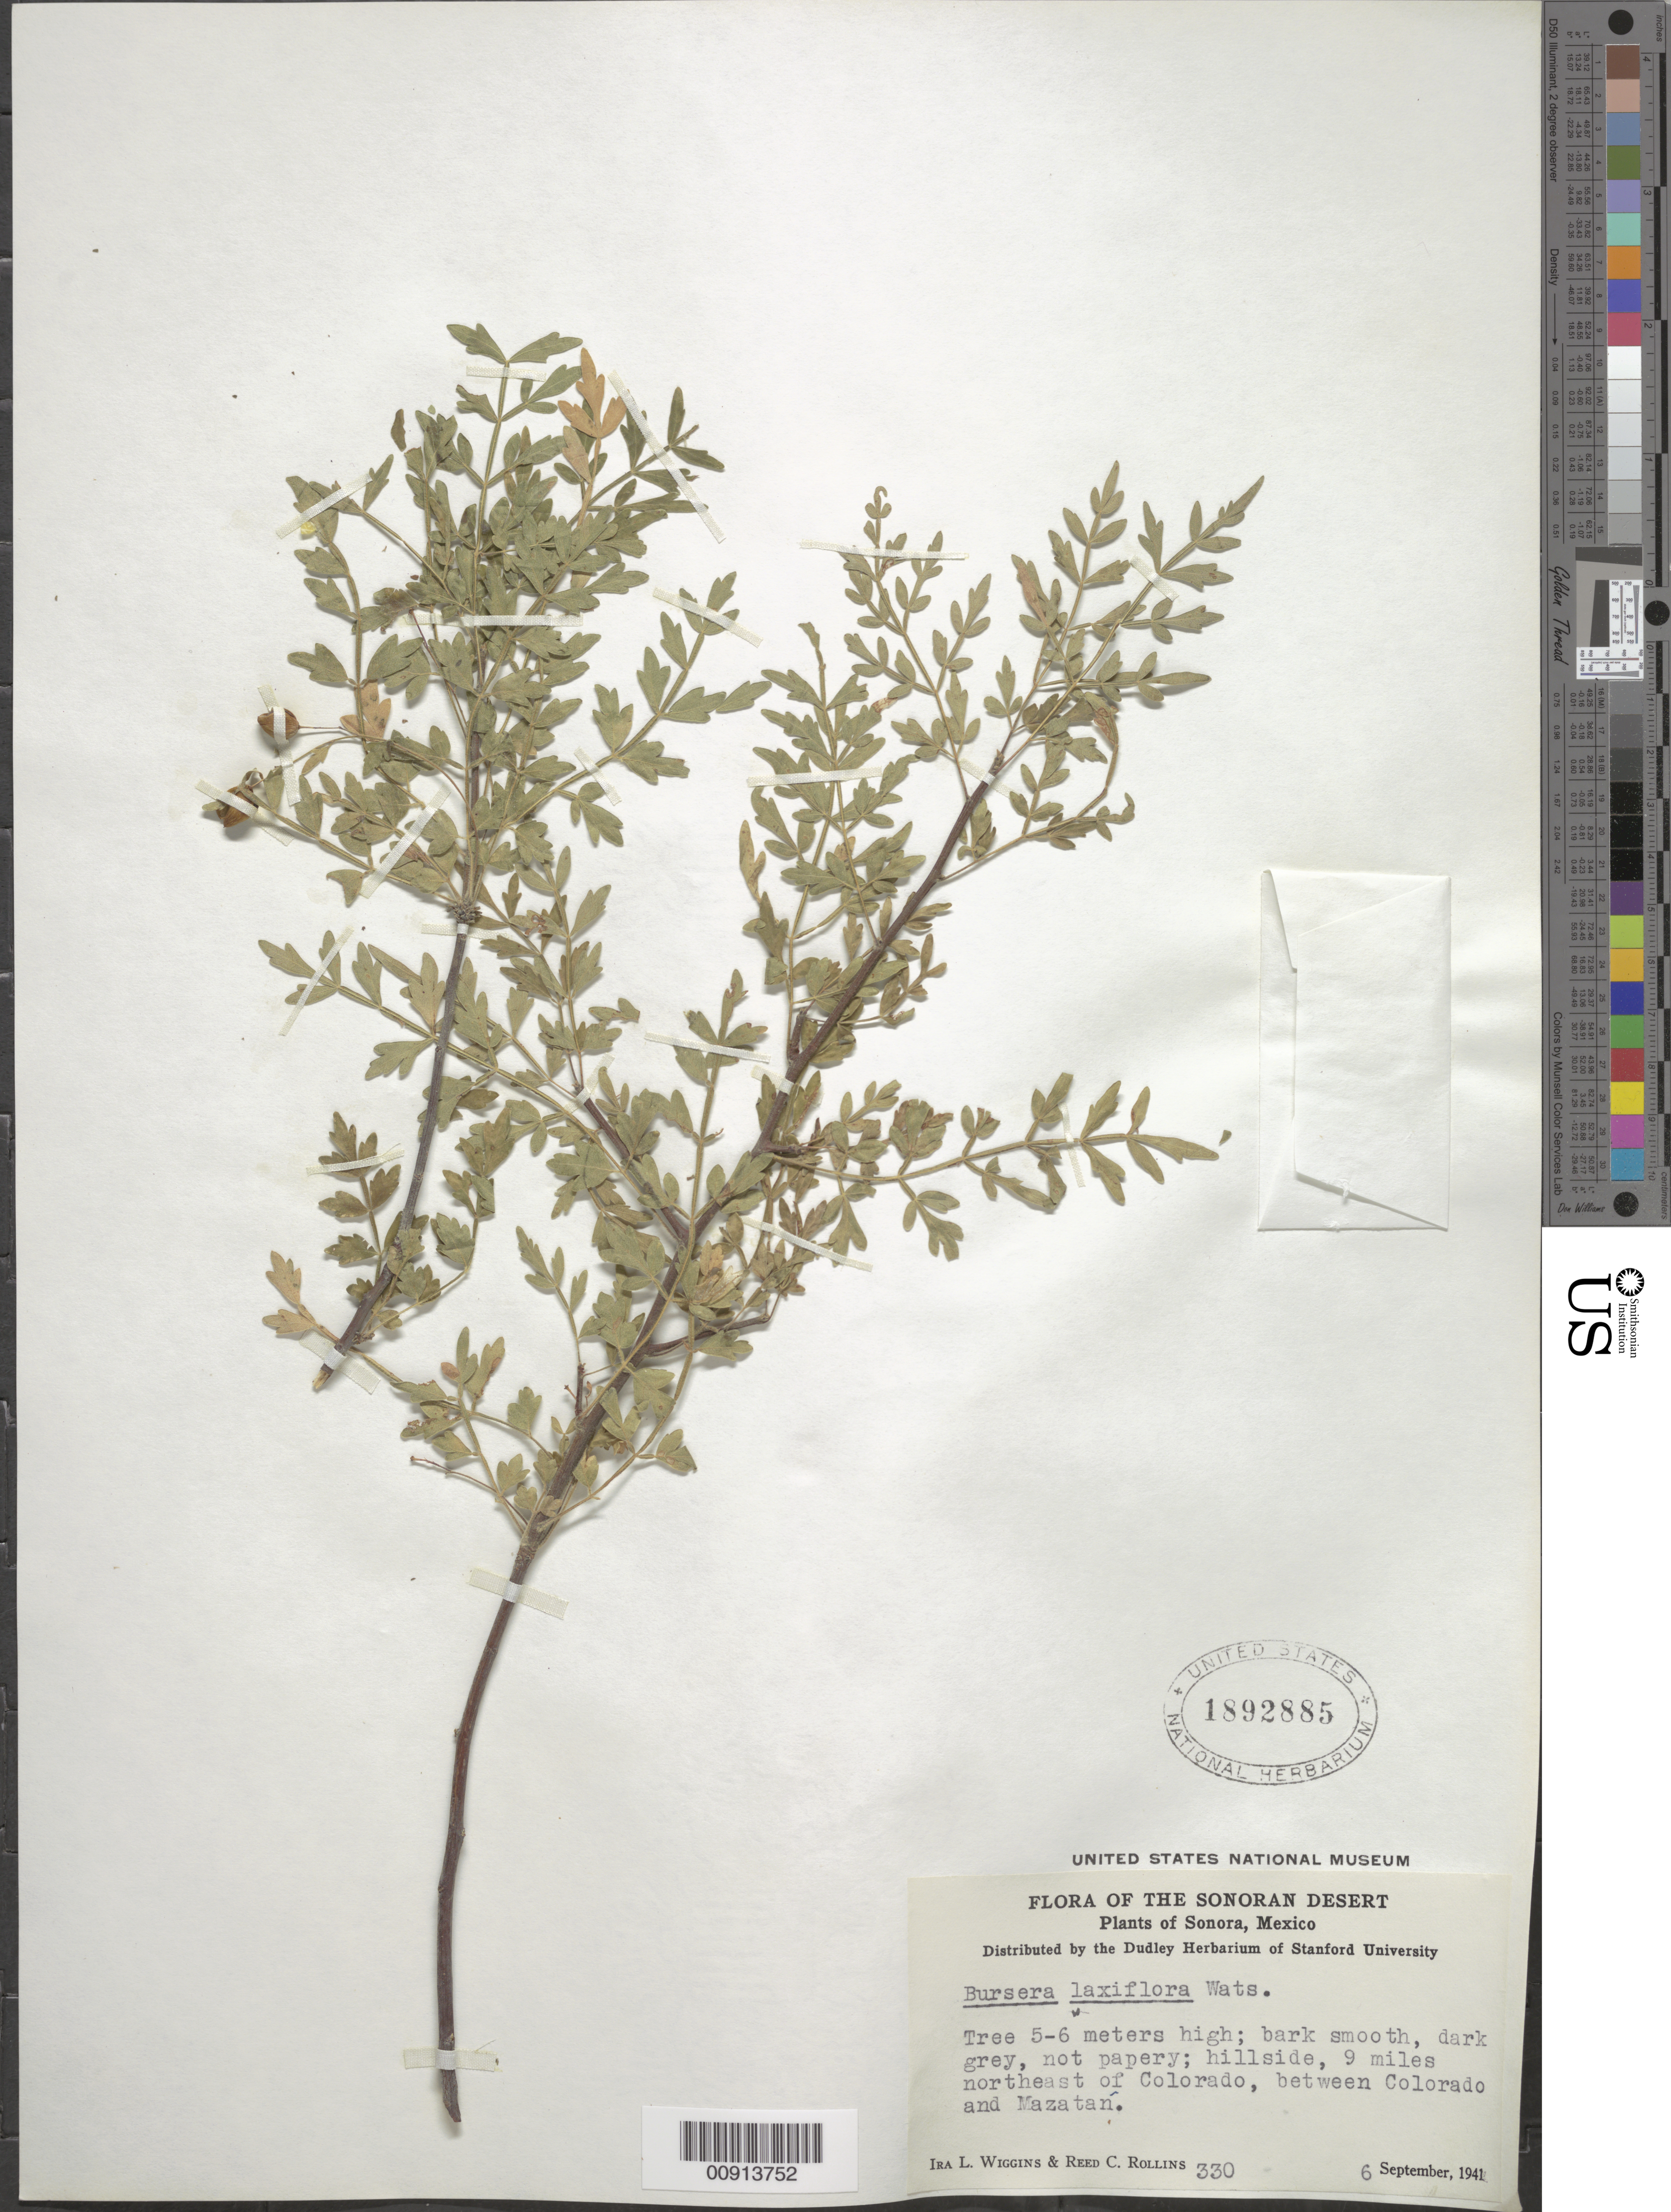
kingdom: Plantae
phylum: Tracheophyta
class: Magnoliopsida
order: Sapindales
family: Burseraceae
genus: Bursera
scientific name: Bursera laxiflora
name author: S. Watson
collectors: I. L. Wiggins & R. C. Rollins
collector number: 330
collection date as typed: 06 Sep 1941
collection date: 1941-09-06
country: Mexico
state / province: Sonora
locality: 9 miles northeast of Colorado, between Colorado and Mazatan. Sonora.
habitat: Hillside.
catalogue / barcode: US 1892885